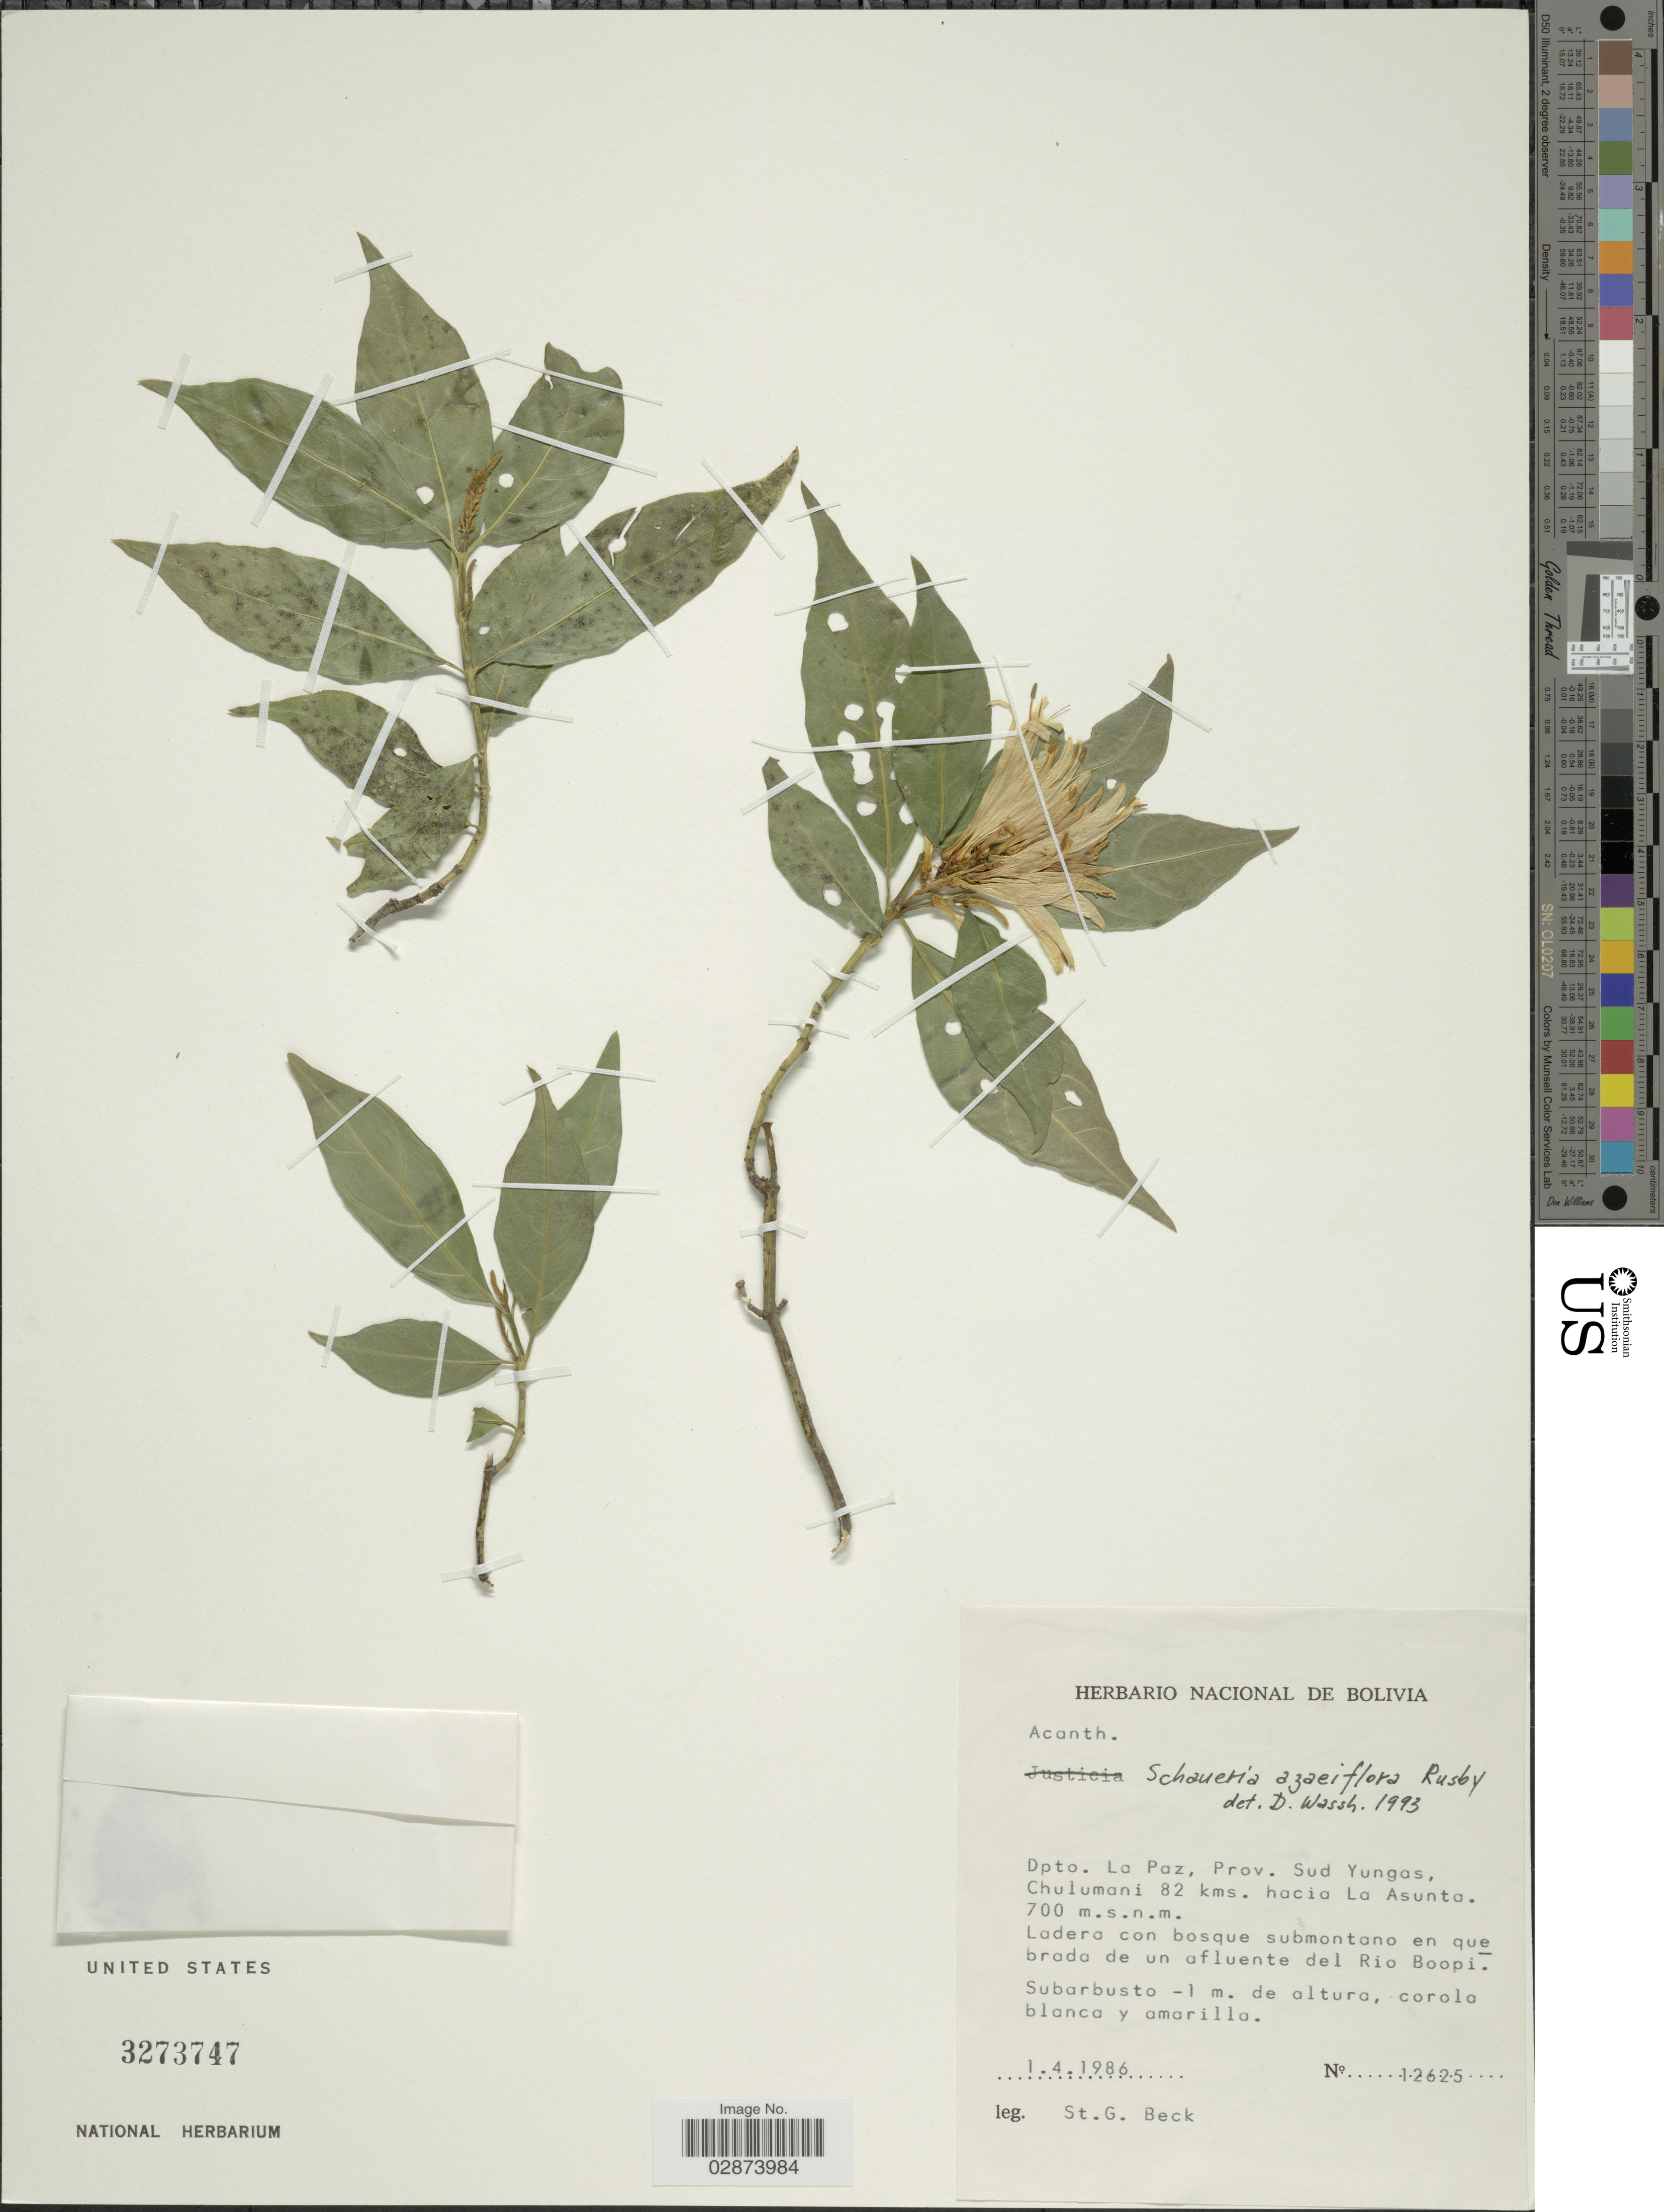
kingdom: Plantae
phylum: Tracheophyta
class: Magnoliopsida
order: Lamiales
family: Acanthaceae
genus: Schaueria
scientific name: Schaueria azaleiflora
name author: Rusby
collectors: S. G. Beck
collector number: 12625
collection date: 1986-04-01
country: Bolivia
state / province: La Paz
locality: Dpto. La Paz, Prov. Sud Yungas, Chulumani 82 kms. hacia La Asunta. Ladera con bosque submontano en quebrada de un afluente del Rio Boopi.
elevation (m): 700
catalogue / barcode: US 3273747